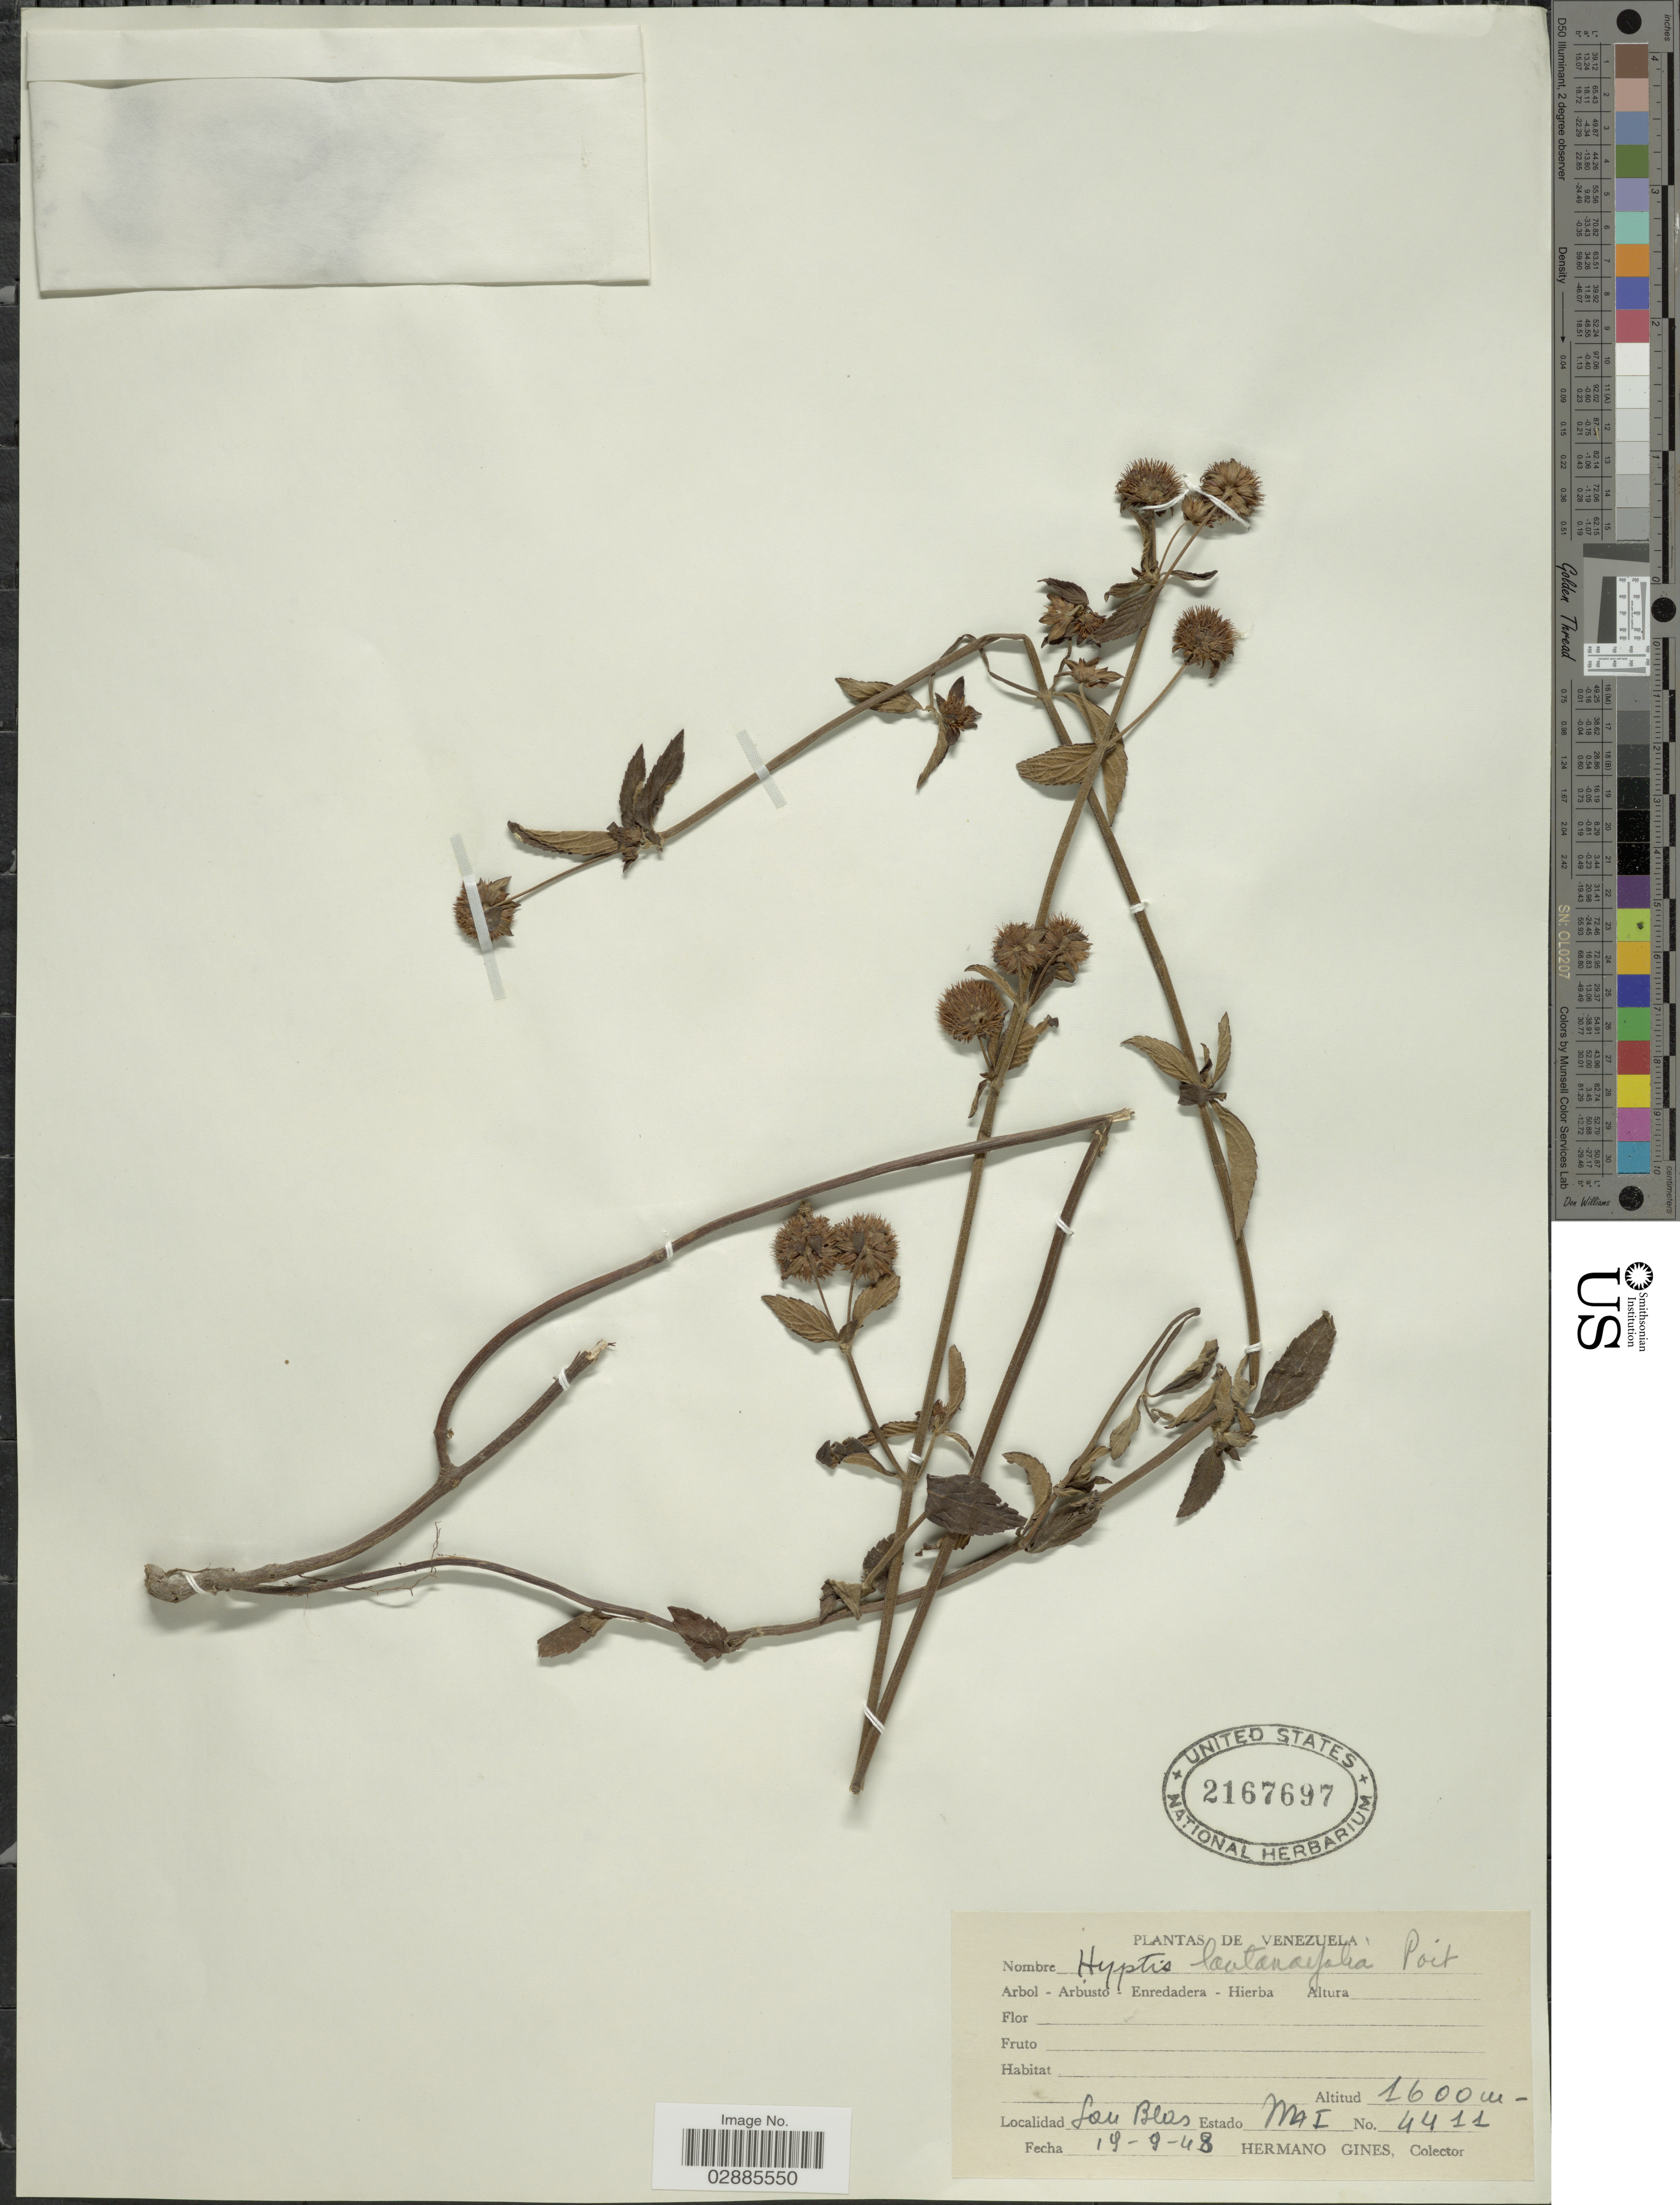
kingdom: Plantae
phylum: Tracheophyta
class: Magnoliopsida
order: Lamiales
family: Lamiaceae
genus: Hyptis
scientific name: Hyptis lantanifolia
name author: Poit.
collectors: Bro. Gines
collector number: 4411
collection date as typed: Transcribed d/m/y: 19/9/48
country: Venezuela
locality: San Blas. Estado Mai.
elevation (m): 1600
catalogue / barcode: US 2167697